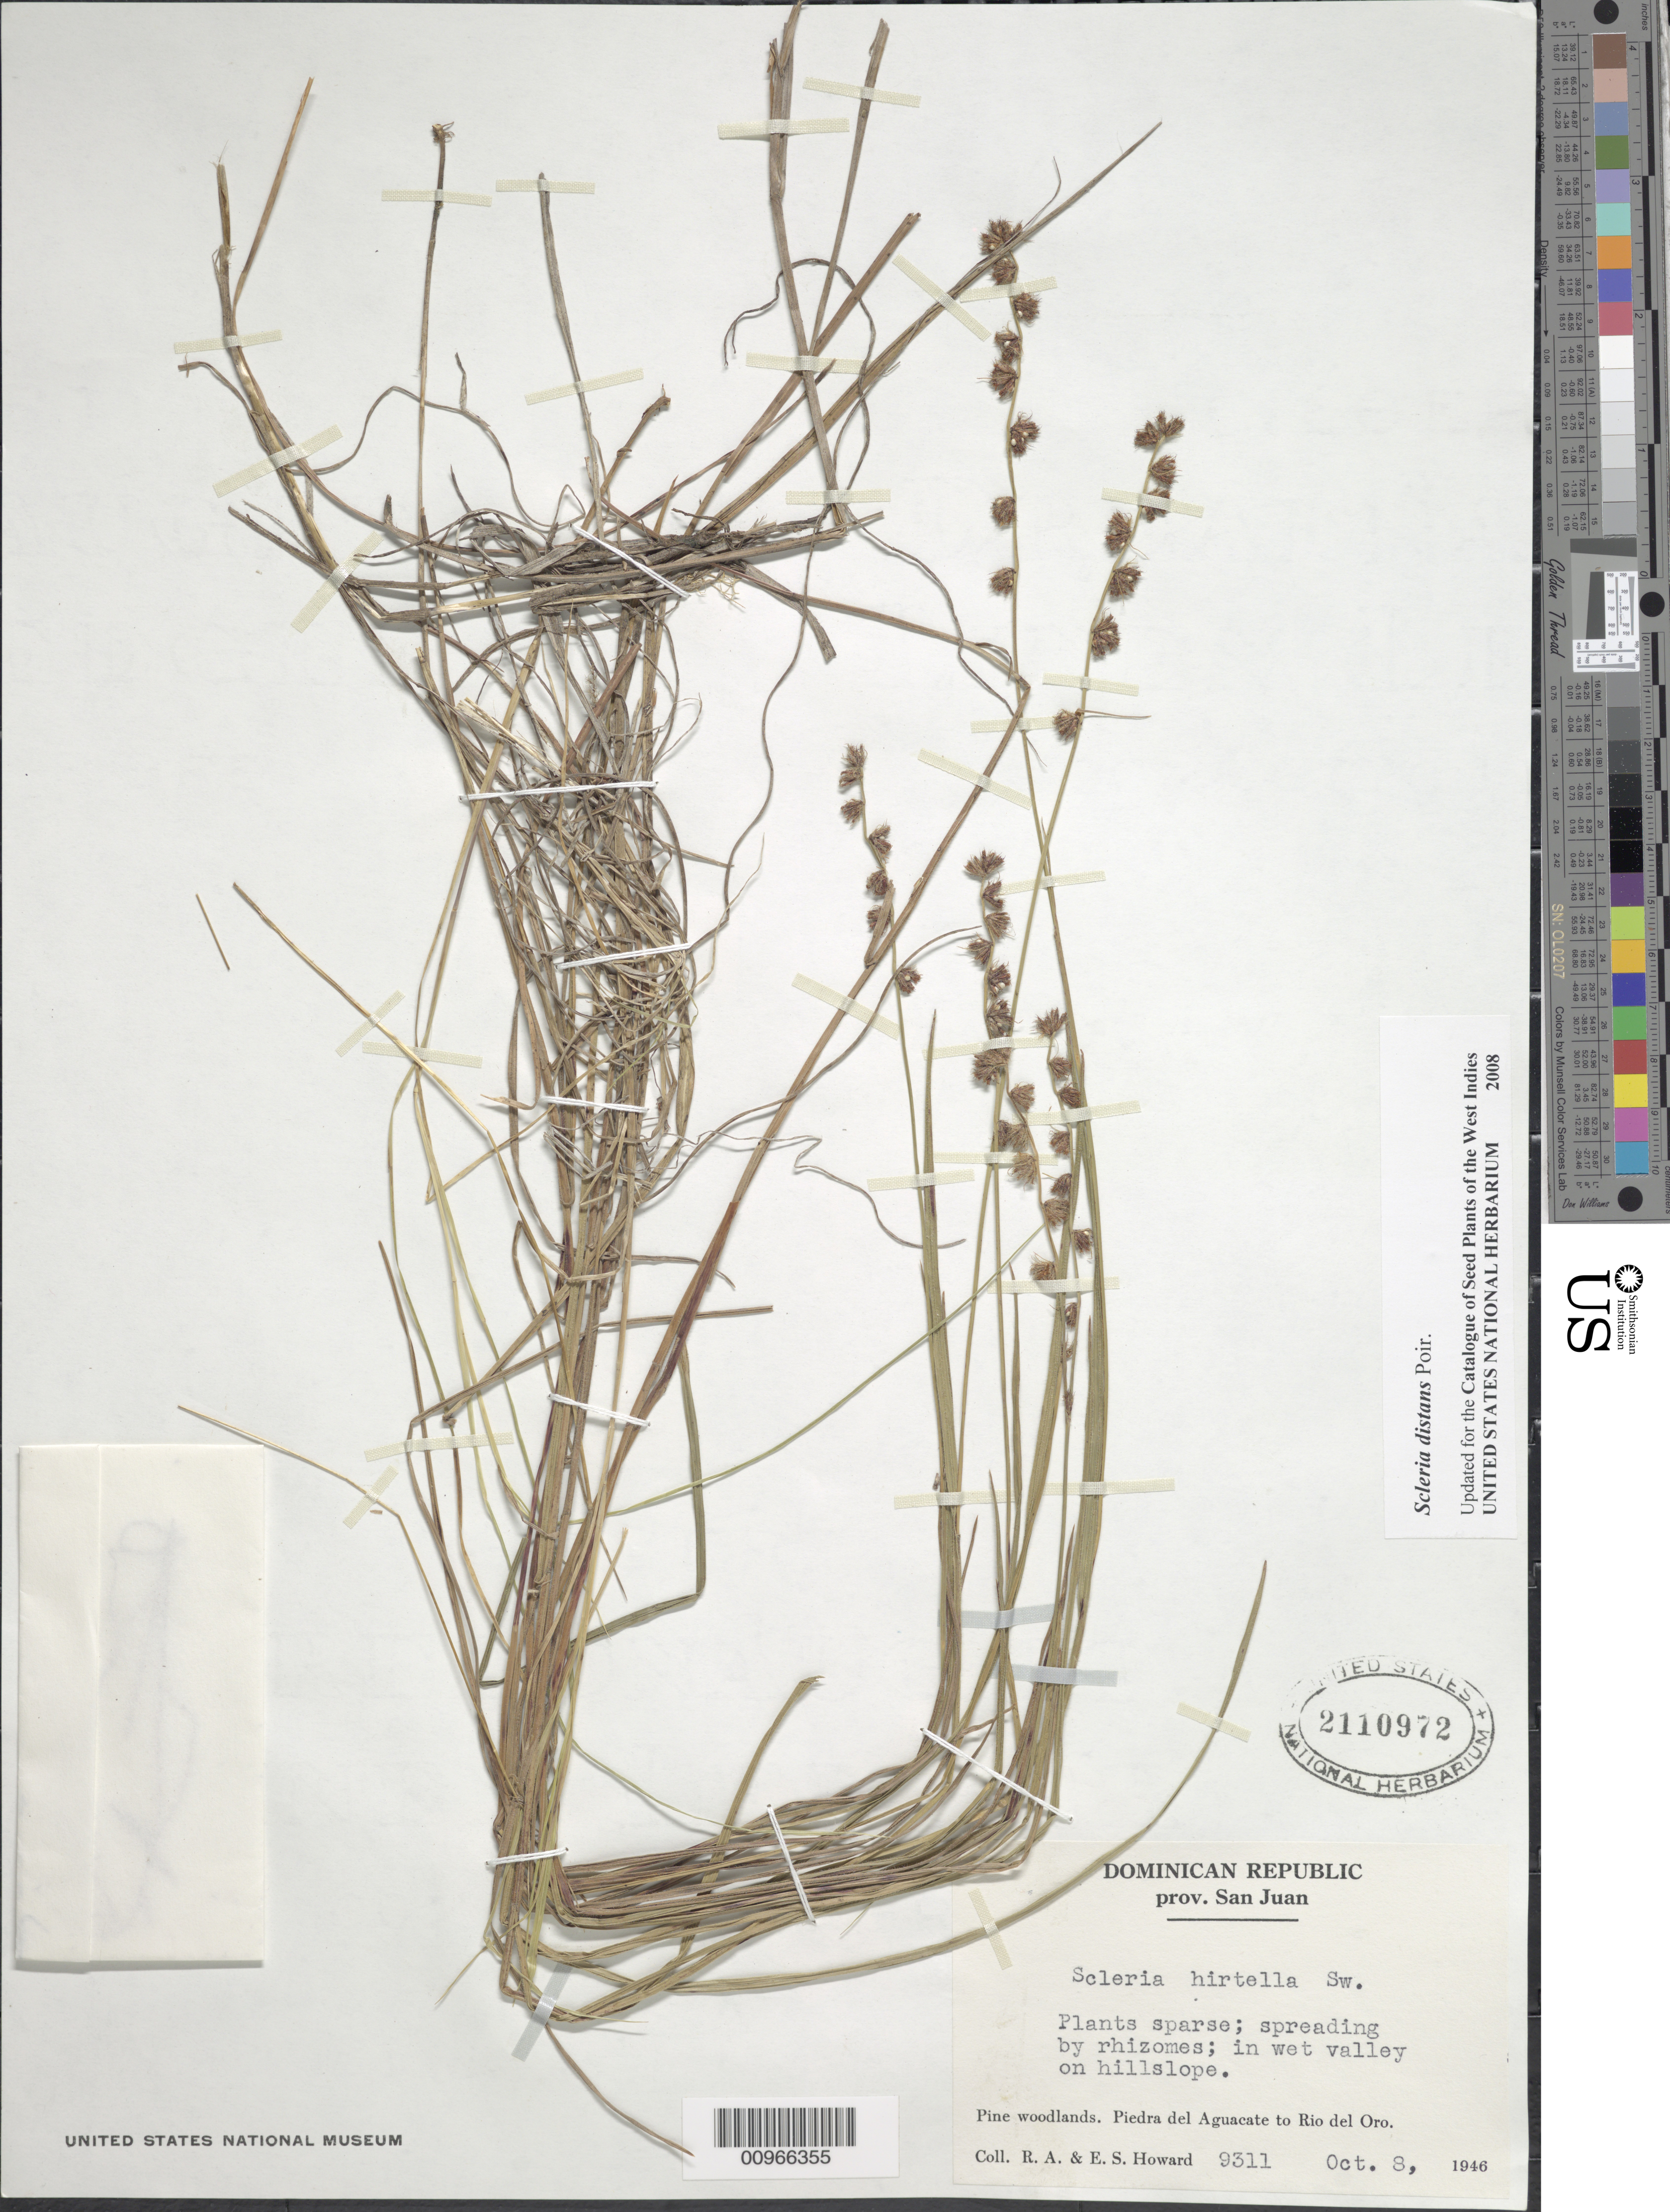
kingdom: Plantae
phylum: Tracheophyta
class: Liliopsida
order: Poales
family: Cyperaceae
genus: Scleria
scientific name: Scleria distans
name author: Poir.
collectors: R. A. Howard & E. S. Howard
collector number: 9311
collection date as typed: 08 Oct 1946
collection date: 1946-10-08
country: Dominican Republic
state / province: San Juan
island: Hispaniola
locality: Piedra del Aguacate to Rio del Oro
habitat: In wet valley on hillslope in pine woodlands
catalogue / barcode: US 2110972